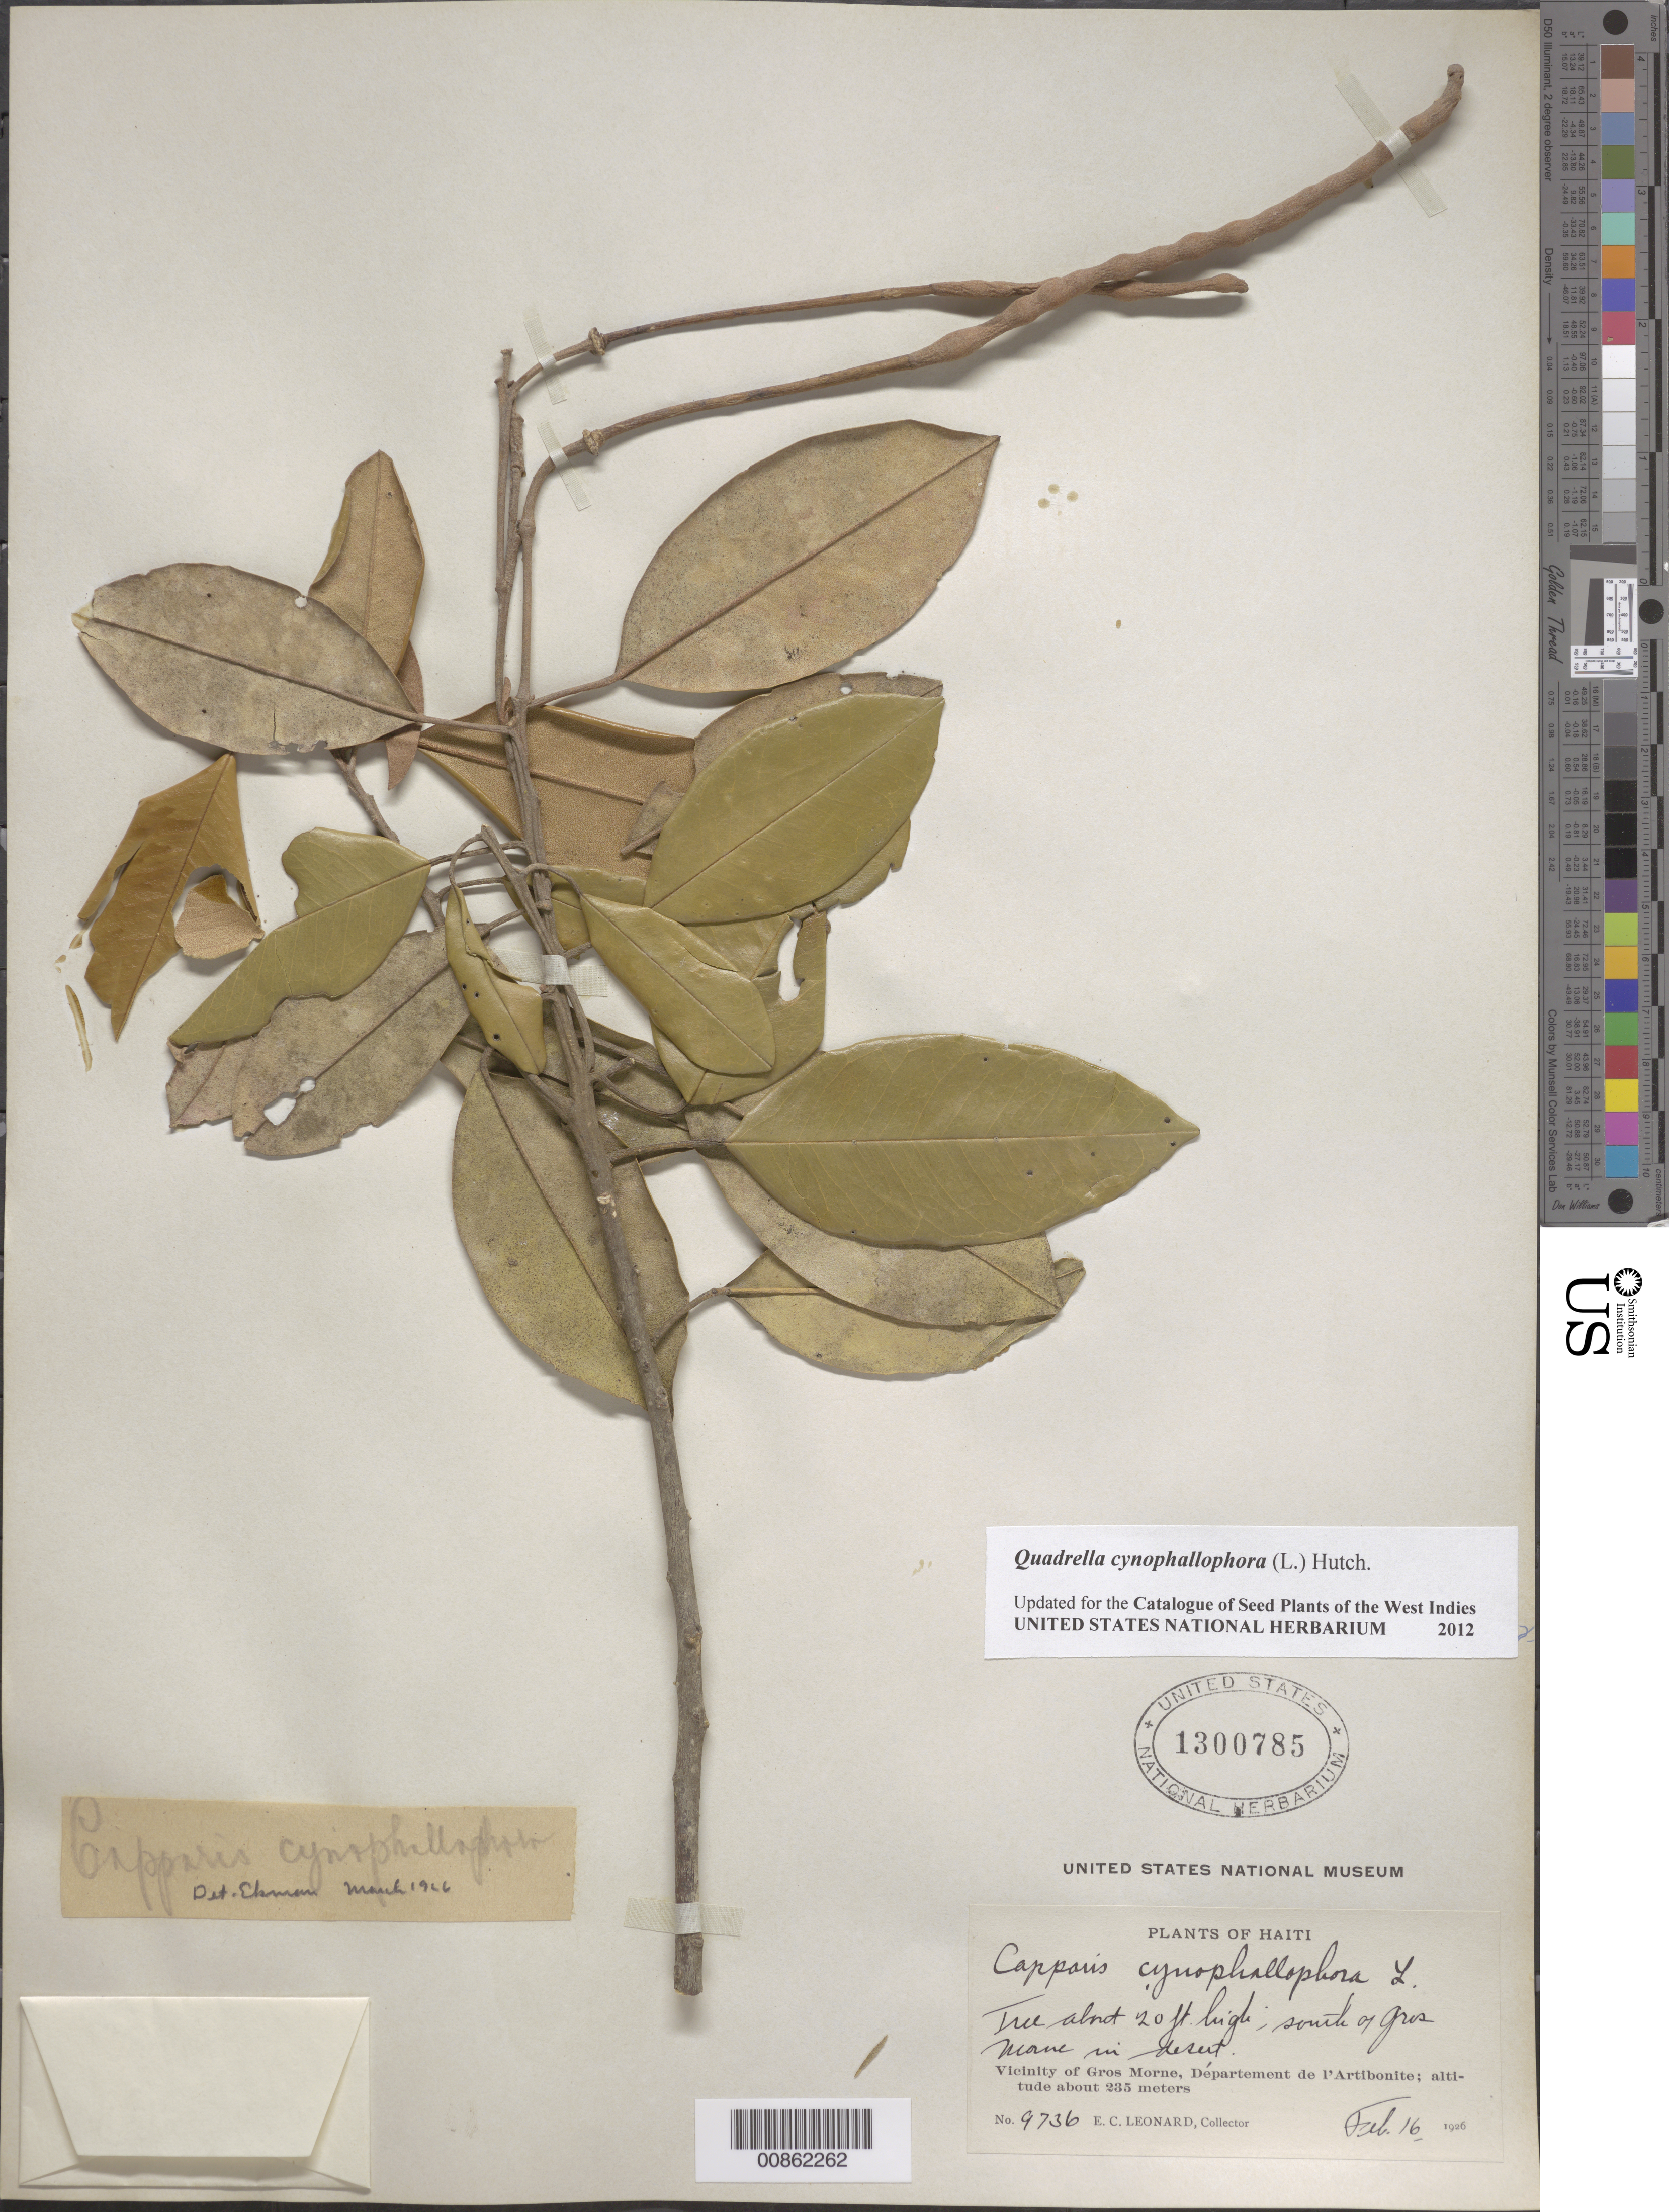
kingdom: Plantae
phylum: Tracheophyta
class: Magnoliopsida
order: Brassicales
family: Capparaceae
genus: Quadrella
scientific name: Quadrella cynophallophora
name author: (L.) Hutch.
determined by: Ekman, E. L.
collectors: E. C. Leonard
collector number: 9736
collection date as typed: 16 Feb 1926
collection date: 1926-02-16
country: Haiti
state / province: Artibonite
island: Hispaniola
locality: South of Gros Morne.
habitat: In desert.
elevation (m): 235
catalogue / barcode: US 1300785